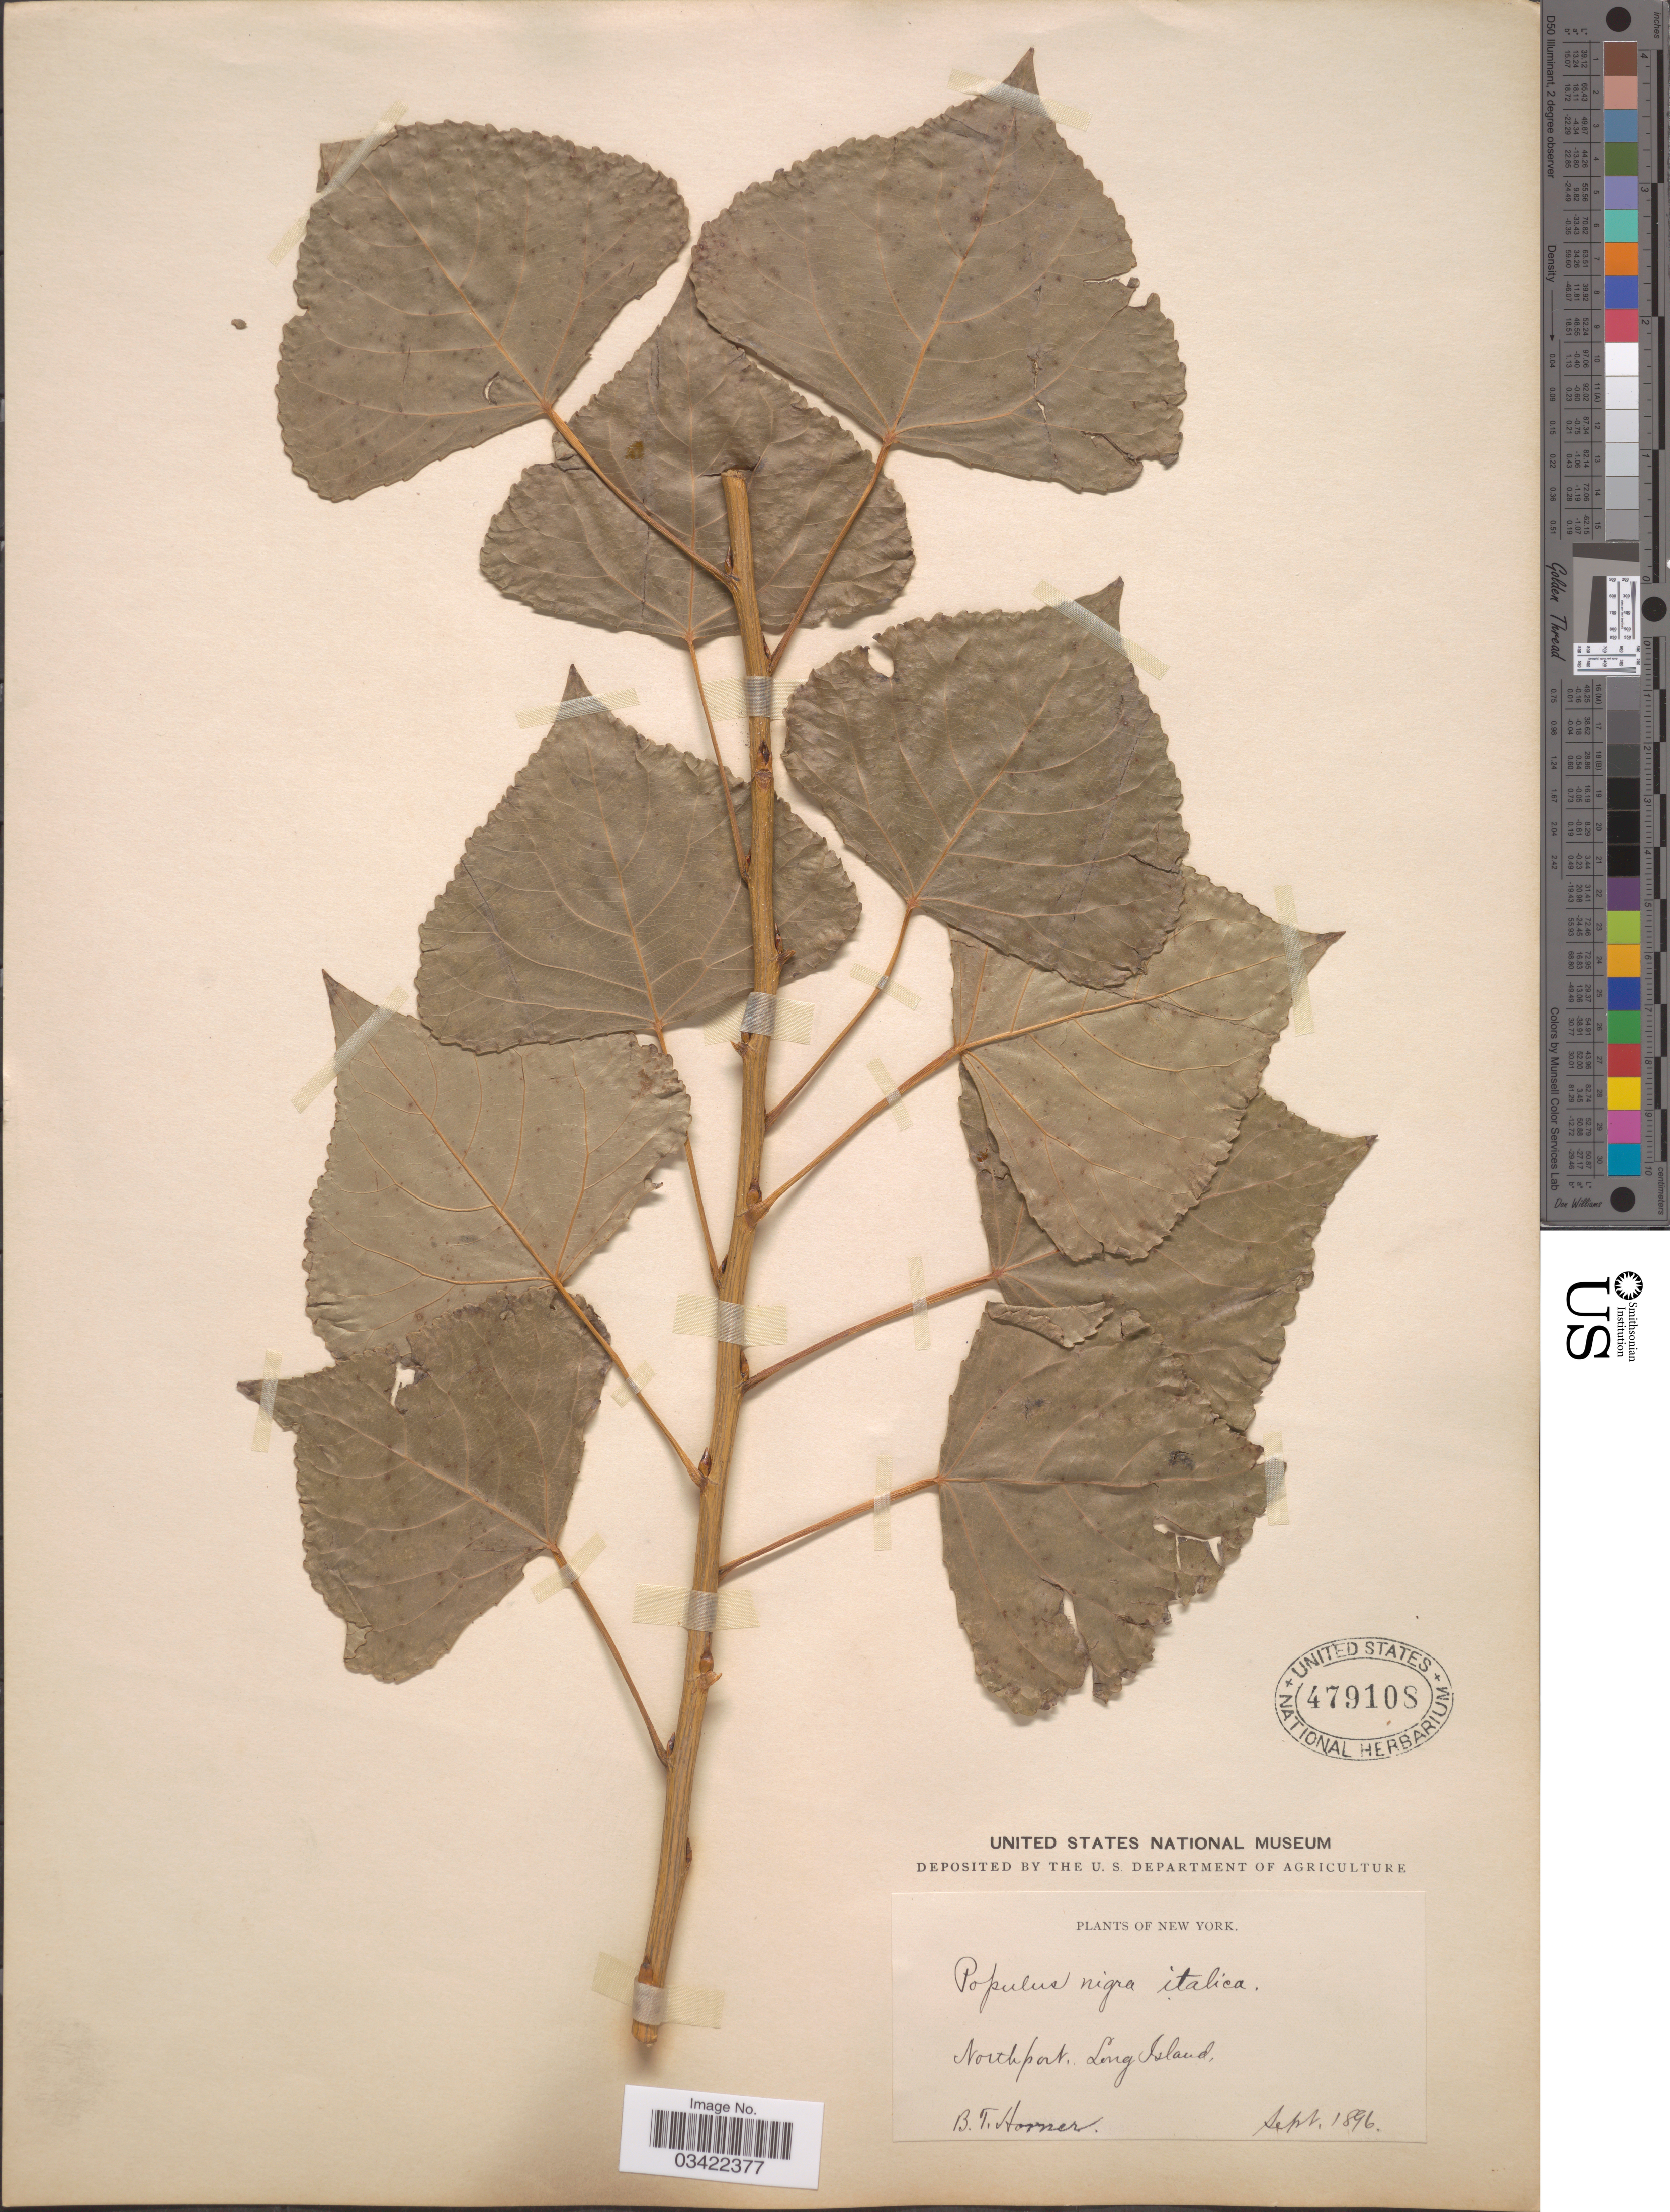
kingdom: Plantae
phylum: Tracheophyta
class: Magnoliopsida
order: Malpighiales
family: Salicaceae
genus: Populus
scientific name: Populus nigra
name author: L.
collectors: B. Horner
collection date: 1896-09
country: United States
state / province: New York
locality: Northport, Long Island.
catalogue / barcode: US 479108